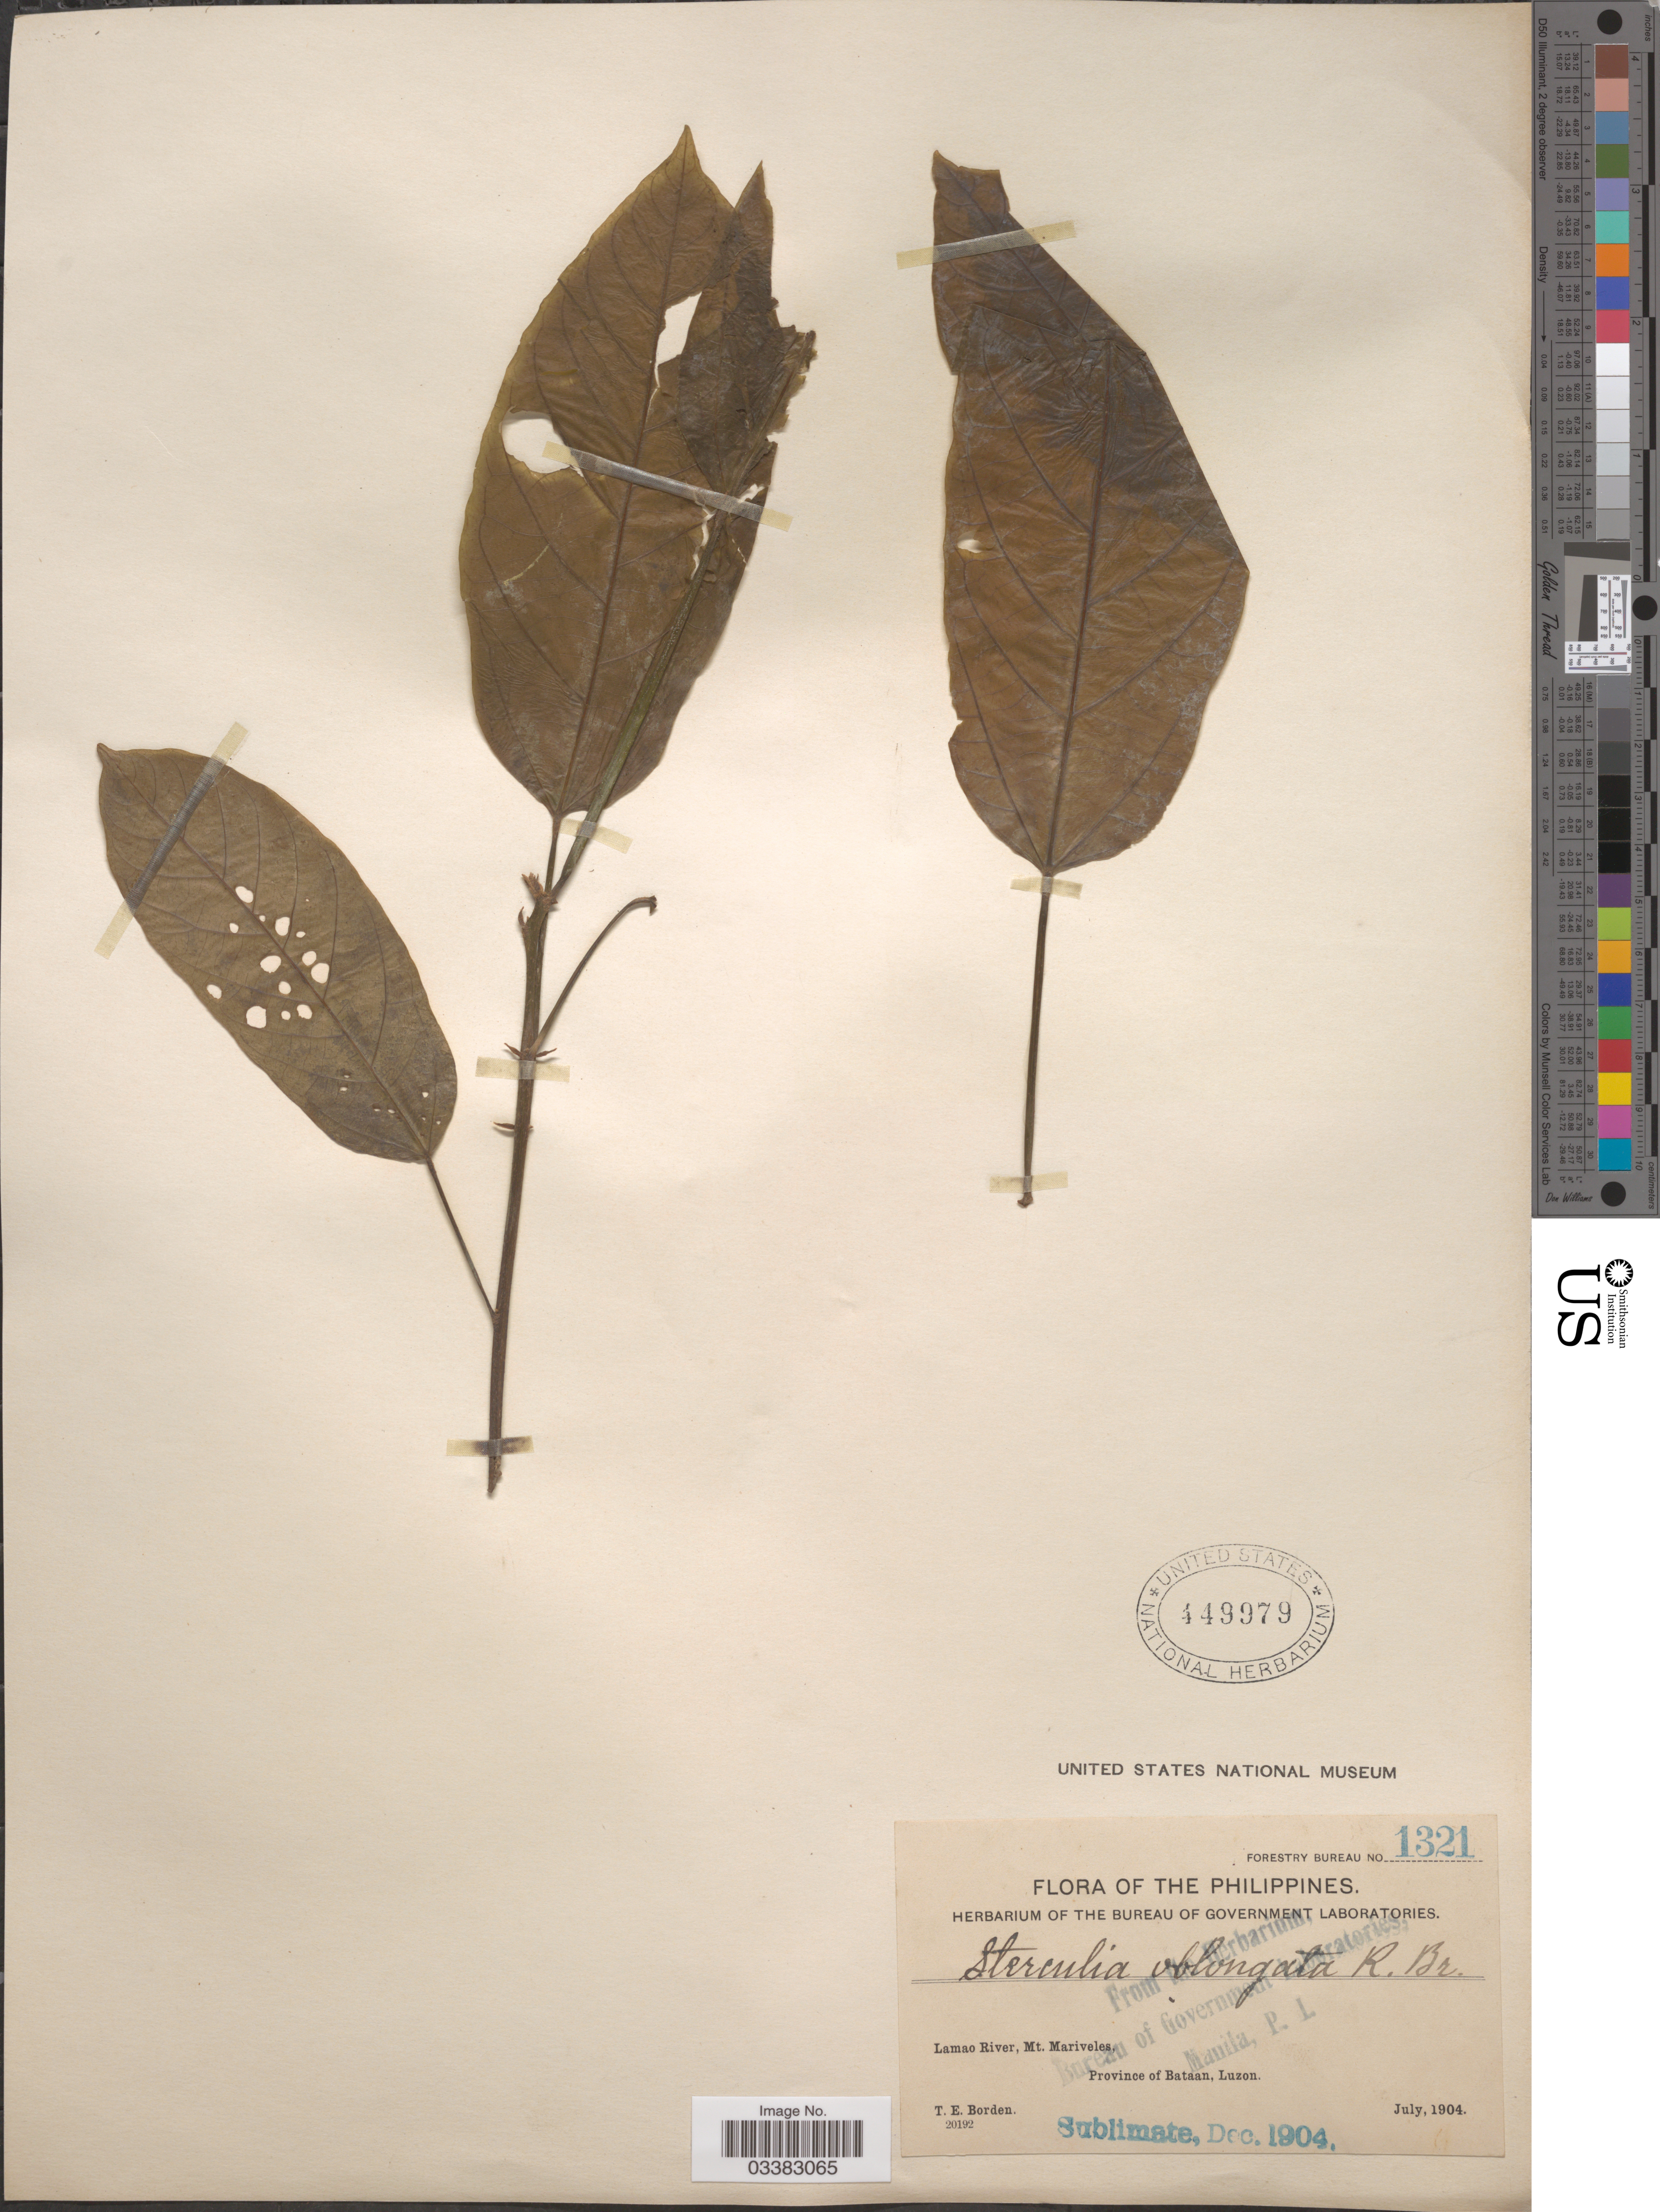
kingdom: Plantae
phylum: Tracheophyta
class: Magnoliopsida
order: Malvales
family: Malvaceae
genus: Sterculia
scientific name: Sterculia oblongata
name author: R. Br.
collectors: T. E. Borden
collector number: Forestry Bureau 1321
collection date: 1904-07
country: Philippines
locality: Lamao River, Mt. Mariveles. Province of Bataan, Luzon.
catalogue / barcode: US 449979